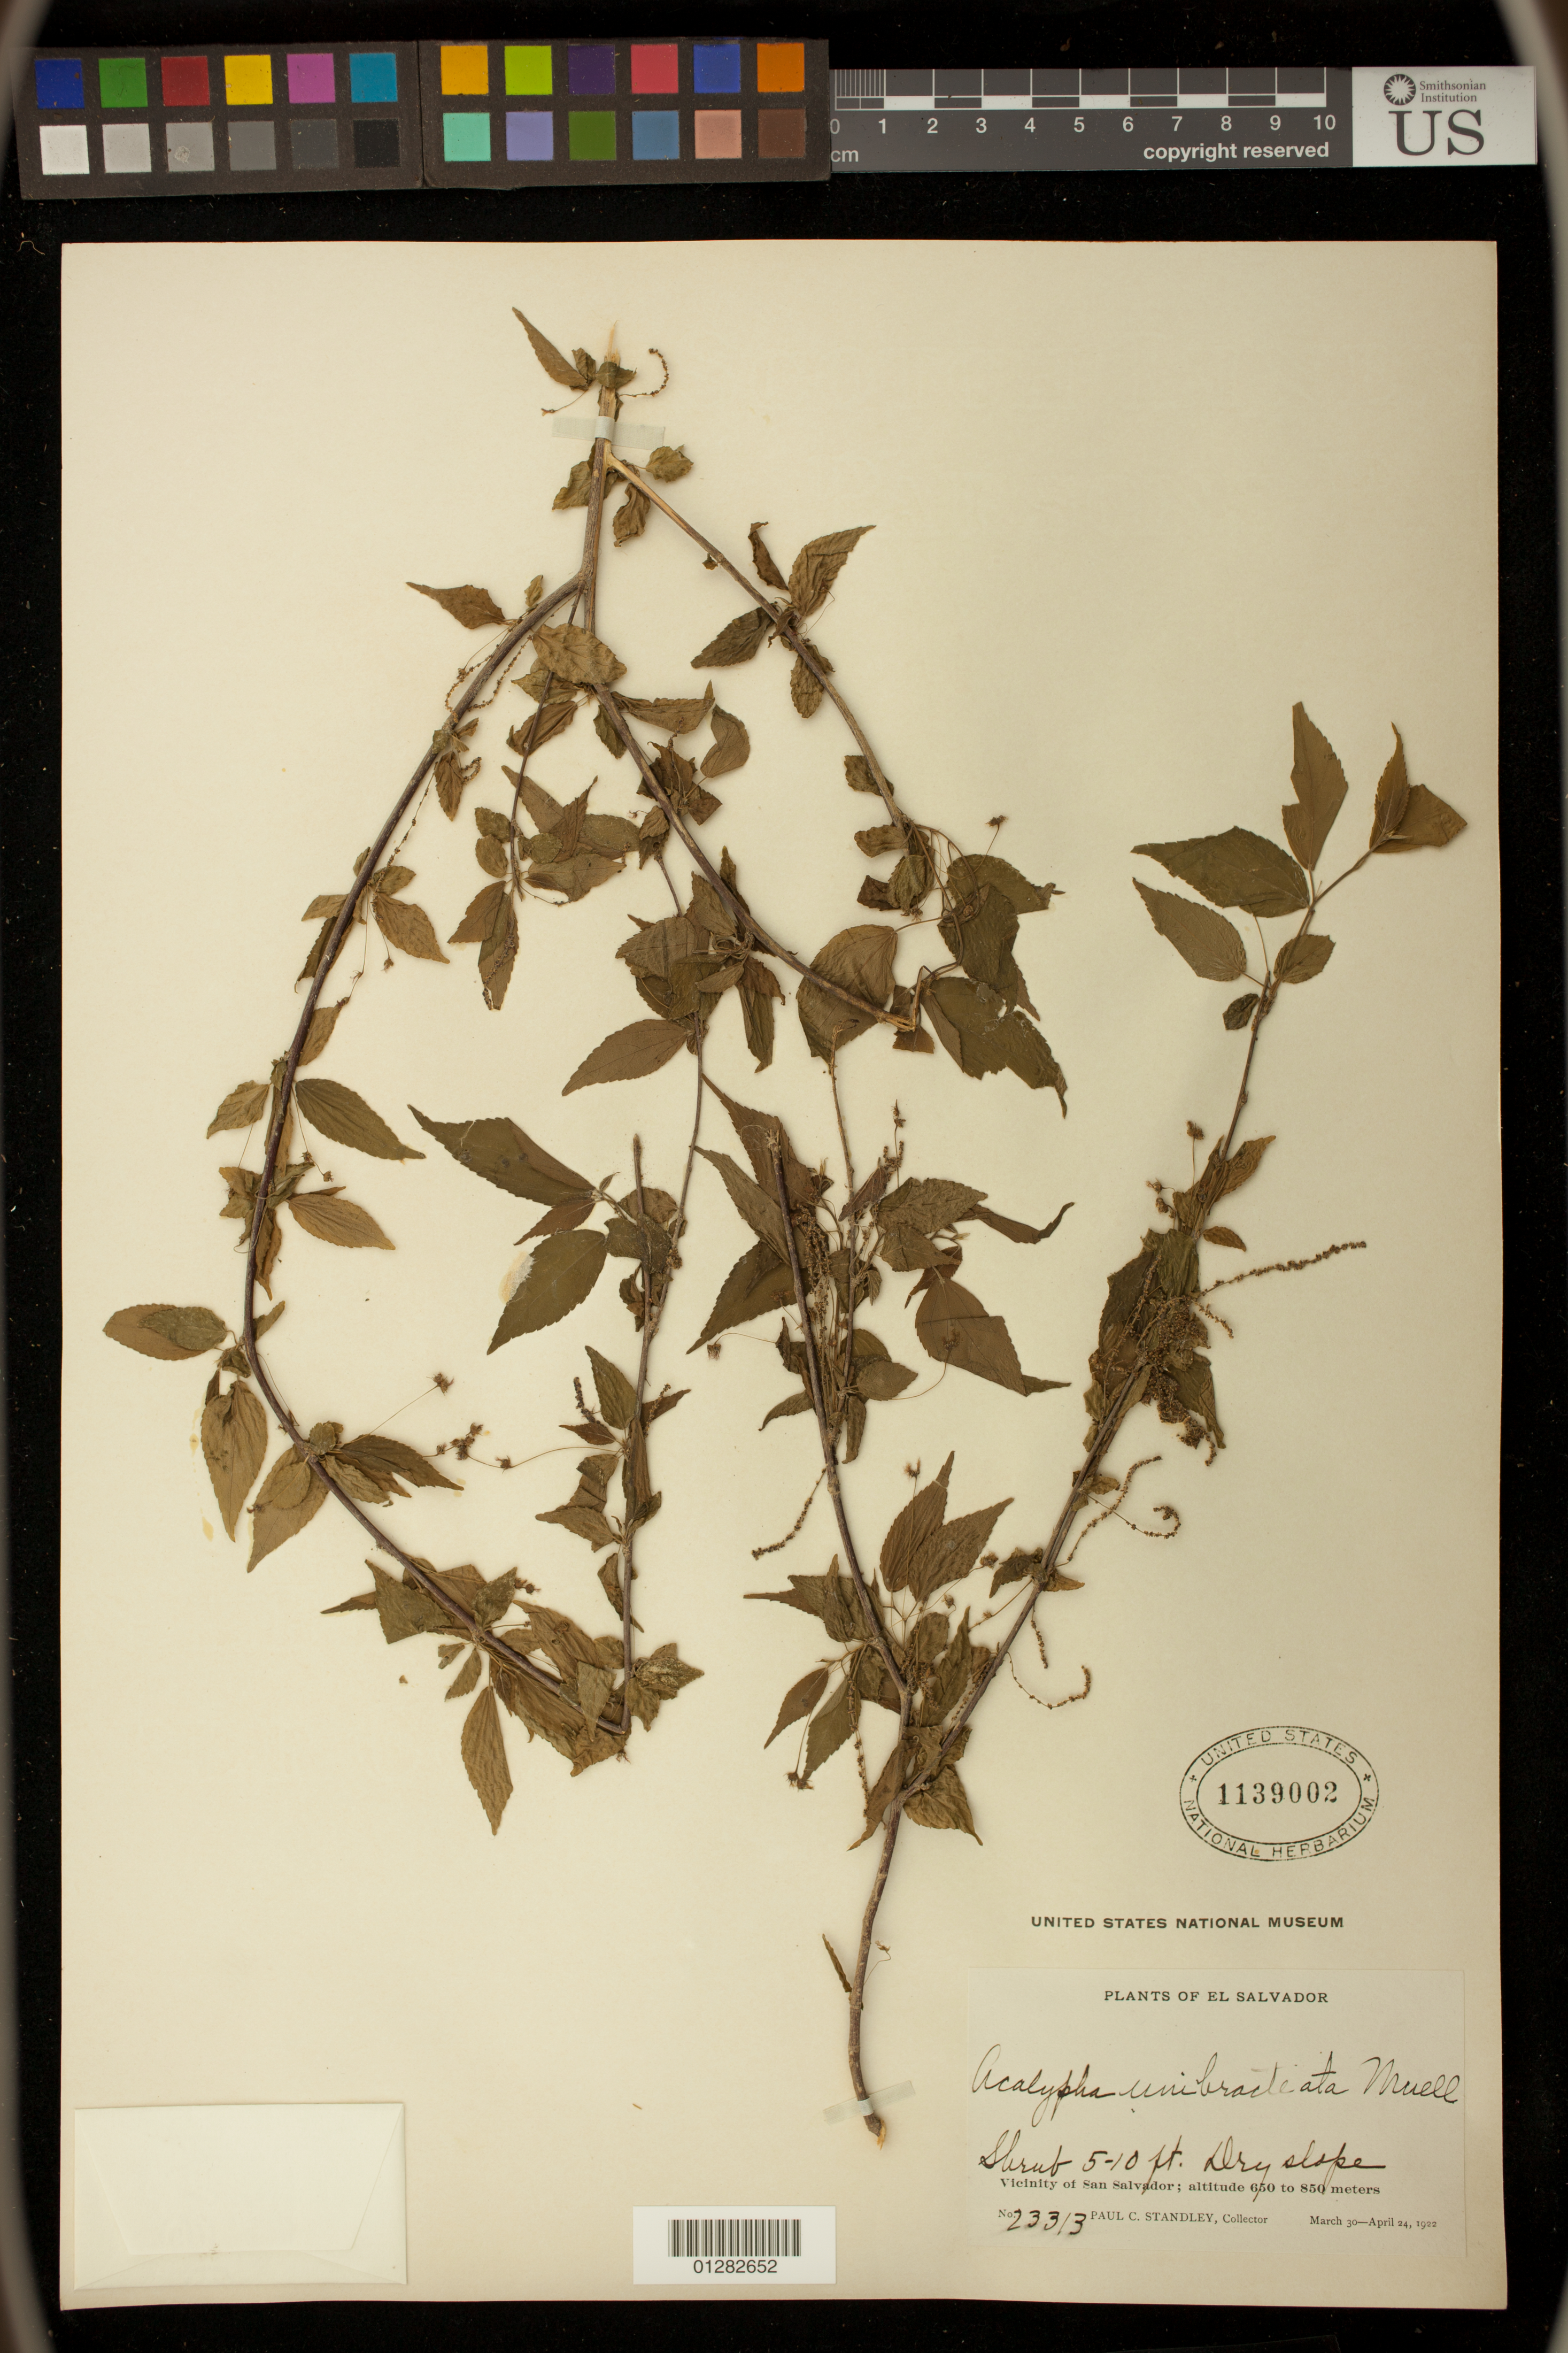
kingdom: Plantae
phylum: Tracheophyta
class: Magnoliopsida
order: Malpighiales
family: Euphorbiaceae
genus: Acalypha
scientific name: Acalypha unibracteata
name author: Müll. Arg.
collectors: Liebmann, --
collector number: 23313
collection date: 1922-03-30/1922-04-24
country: El Salvador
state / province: San Salvador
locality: Vicinity of San Salvador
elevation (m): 650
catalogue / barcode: US 1139022